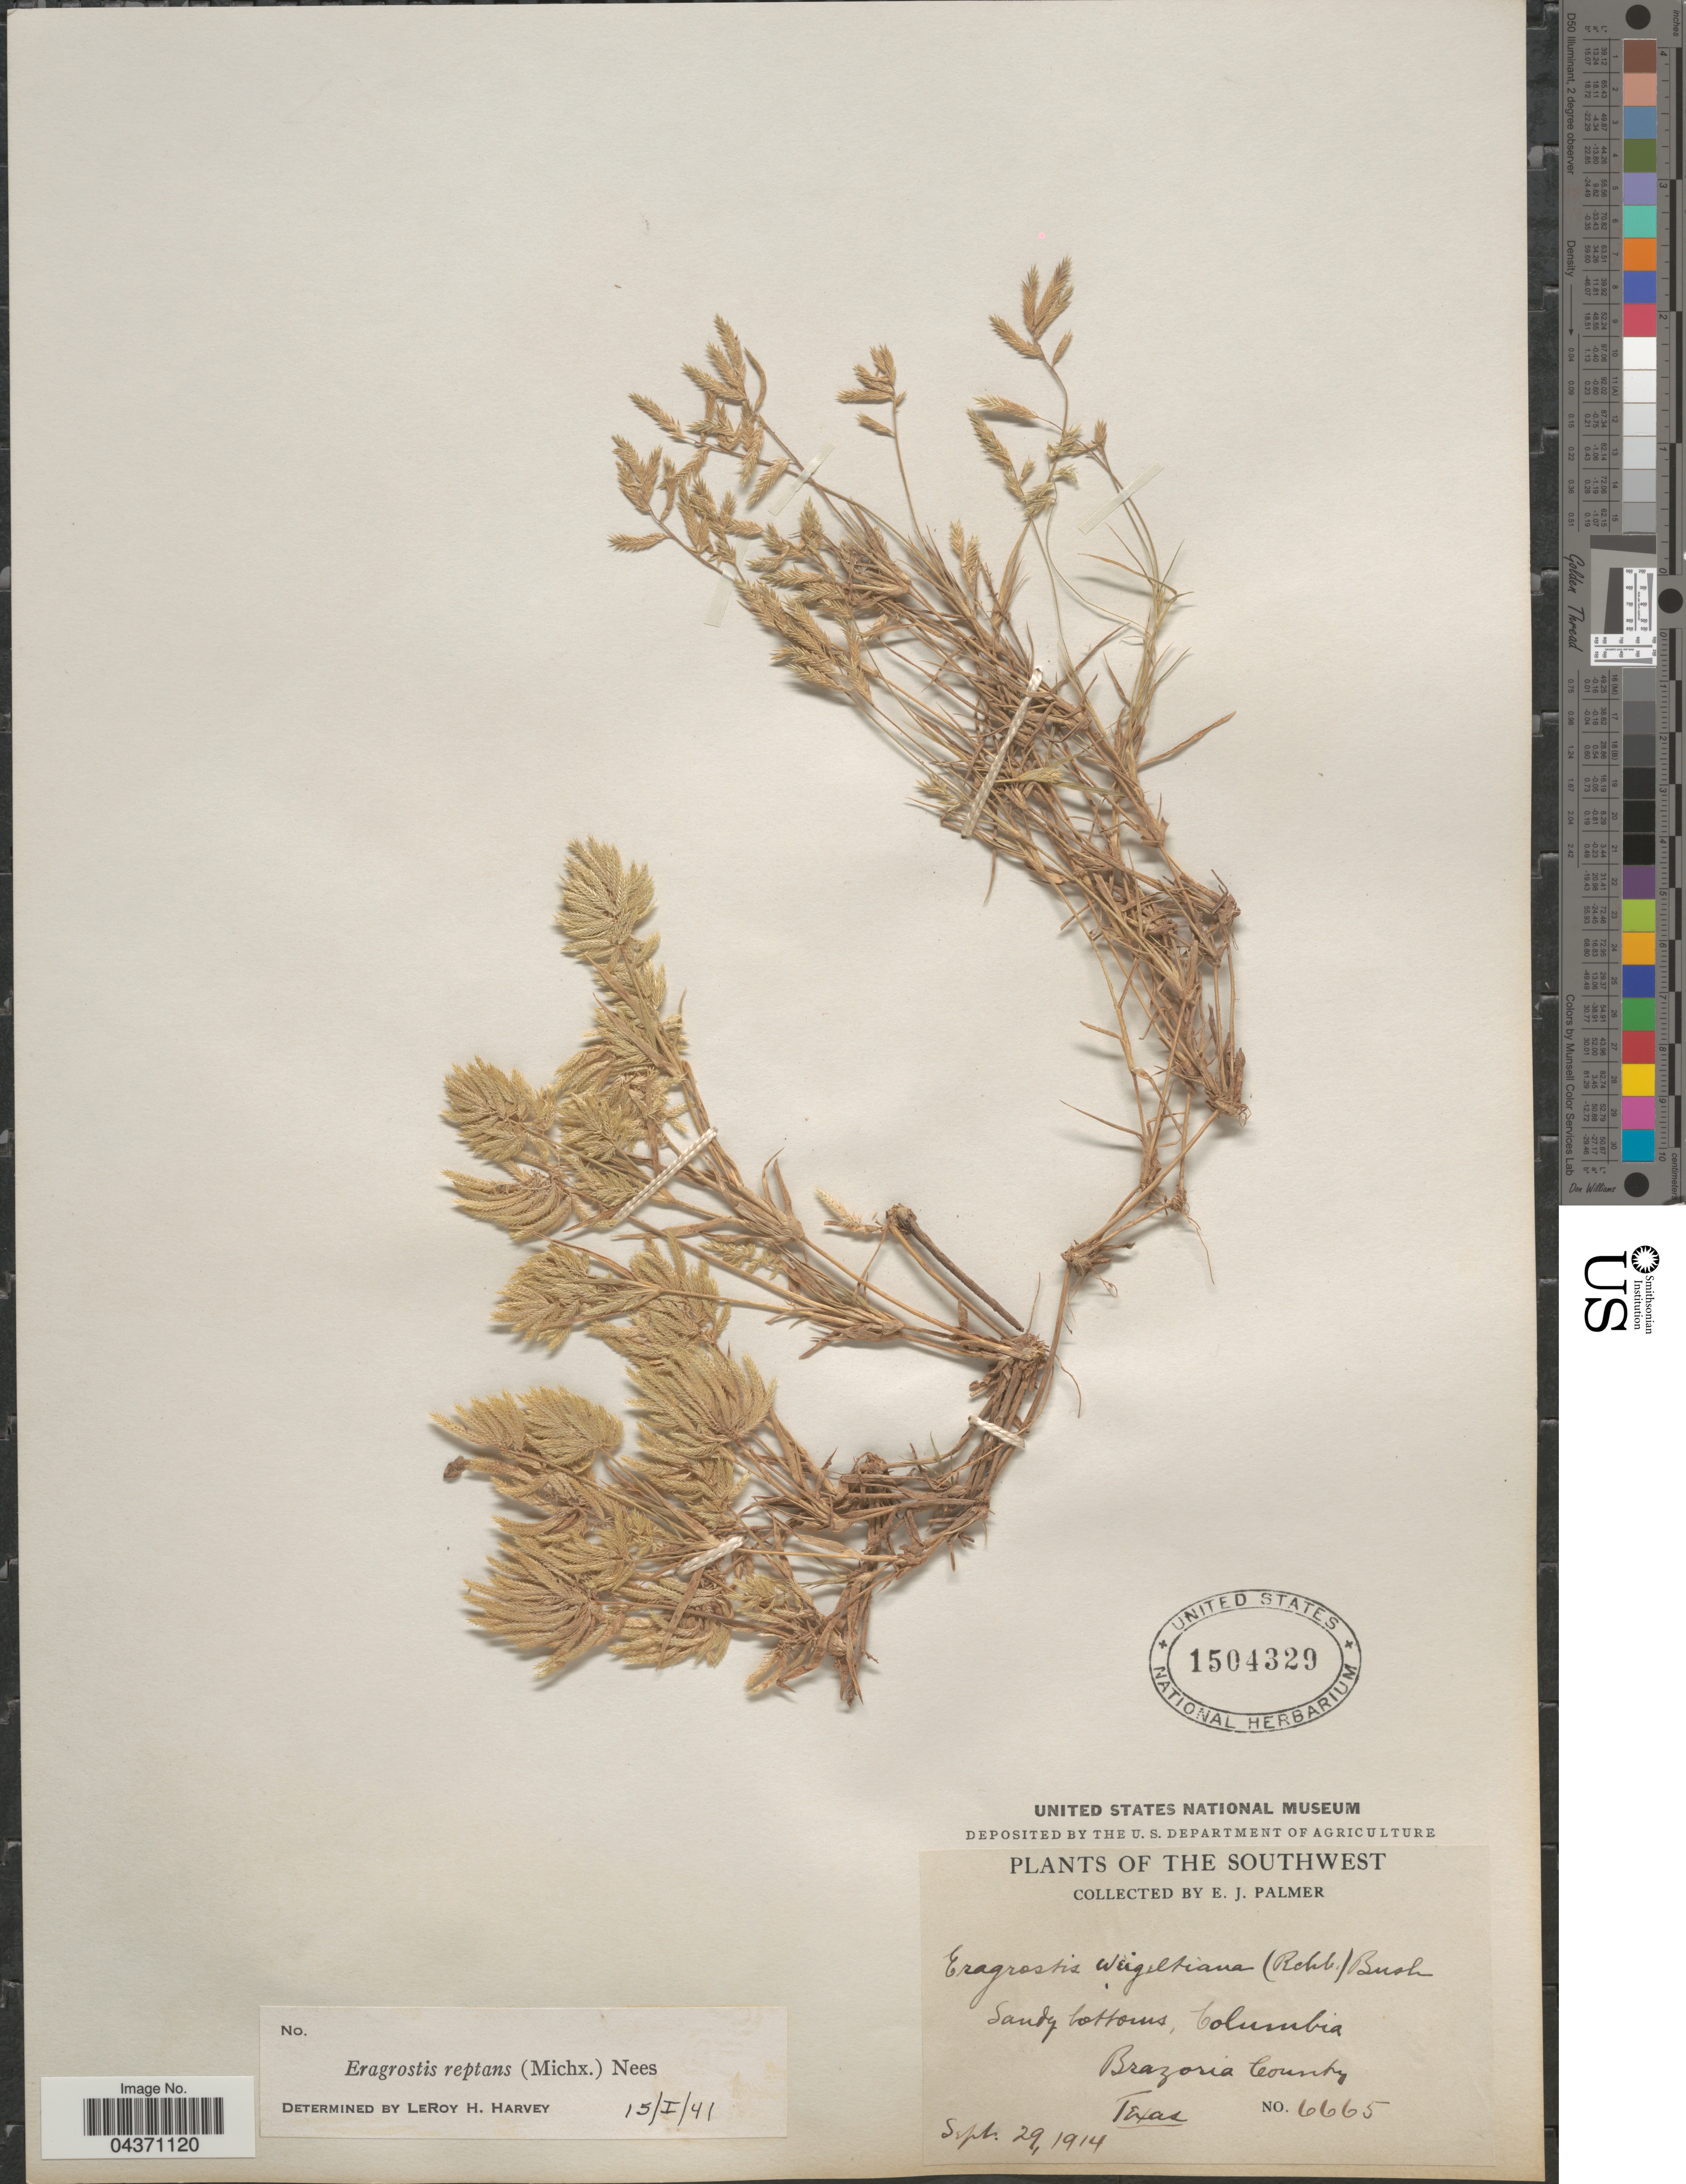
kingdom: Plantae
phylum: Tracheophyta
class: Liliopsida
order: Poales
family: Poaceae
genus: Eragrostis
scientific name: Eragrostis reptans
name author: (Michx.) Nees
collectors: E. J. Palmer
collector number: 6665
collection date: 1914-09-29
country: United States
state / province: Texas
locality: Southwest. Sandy bottoms, Columbia Brazoria County.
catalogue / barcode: US 1504329